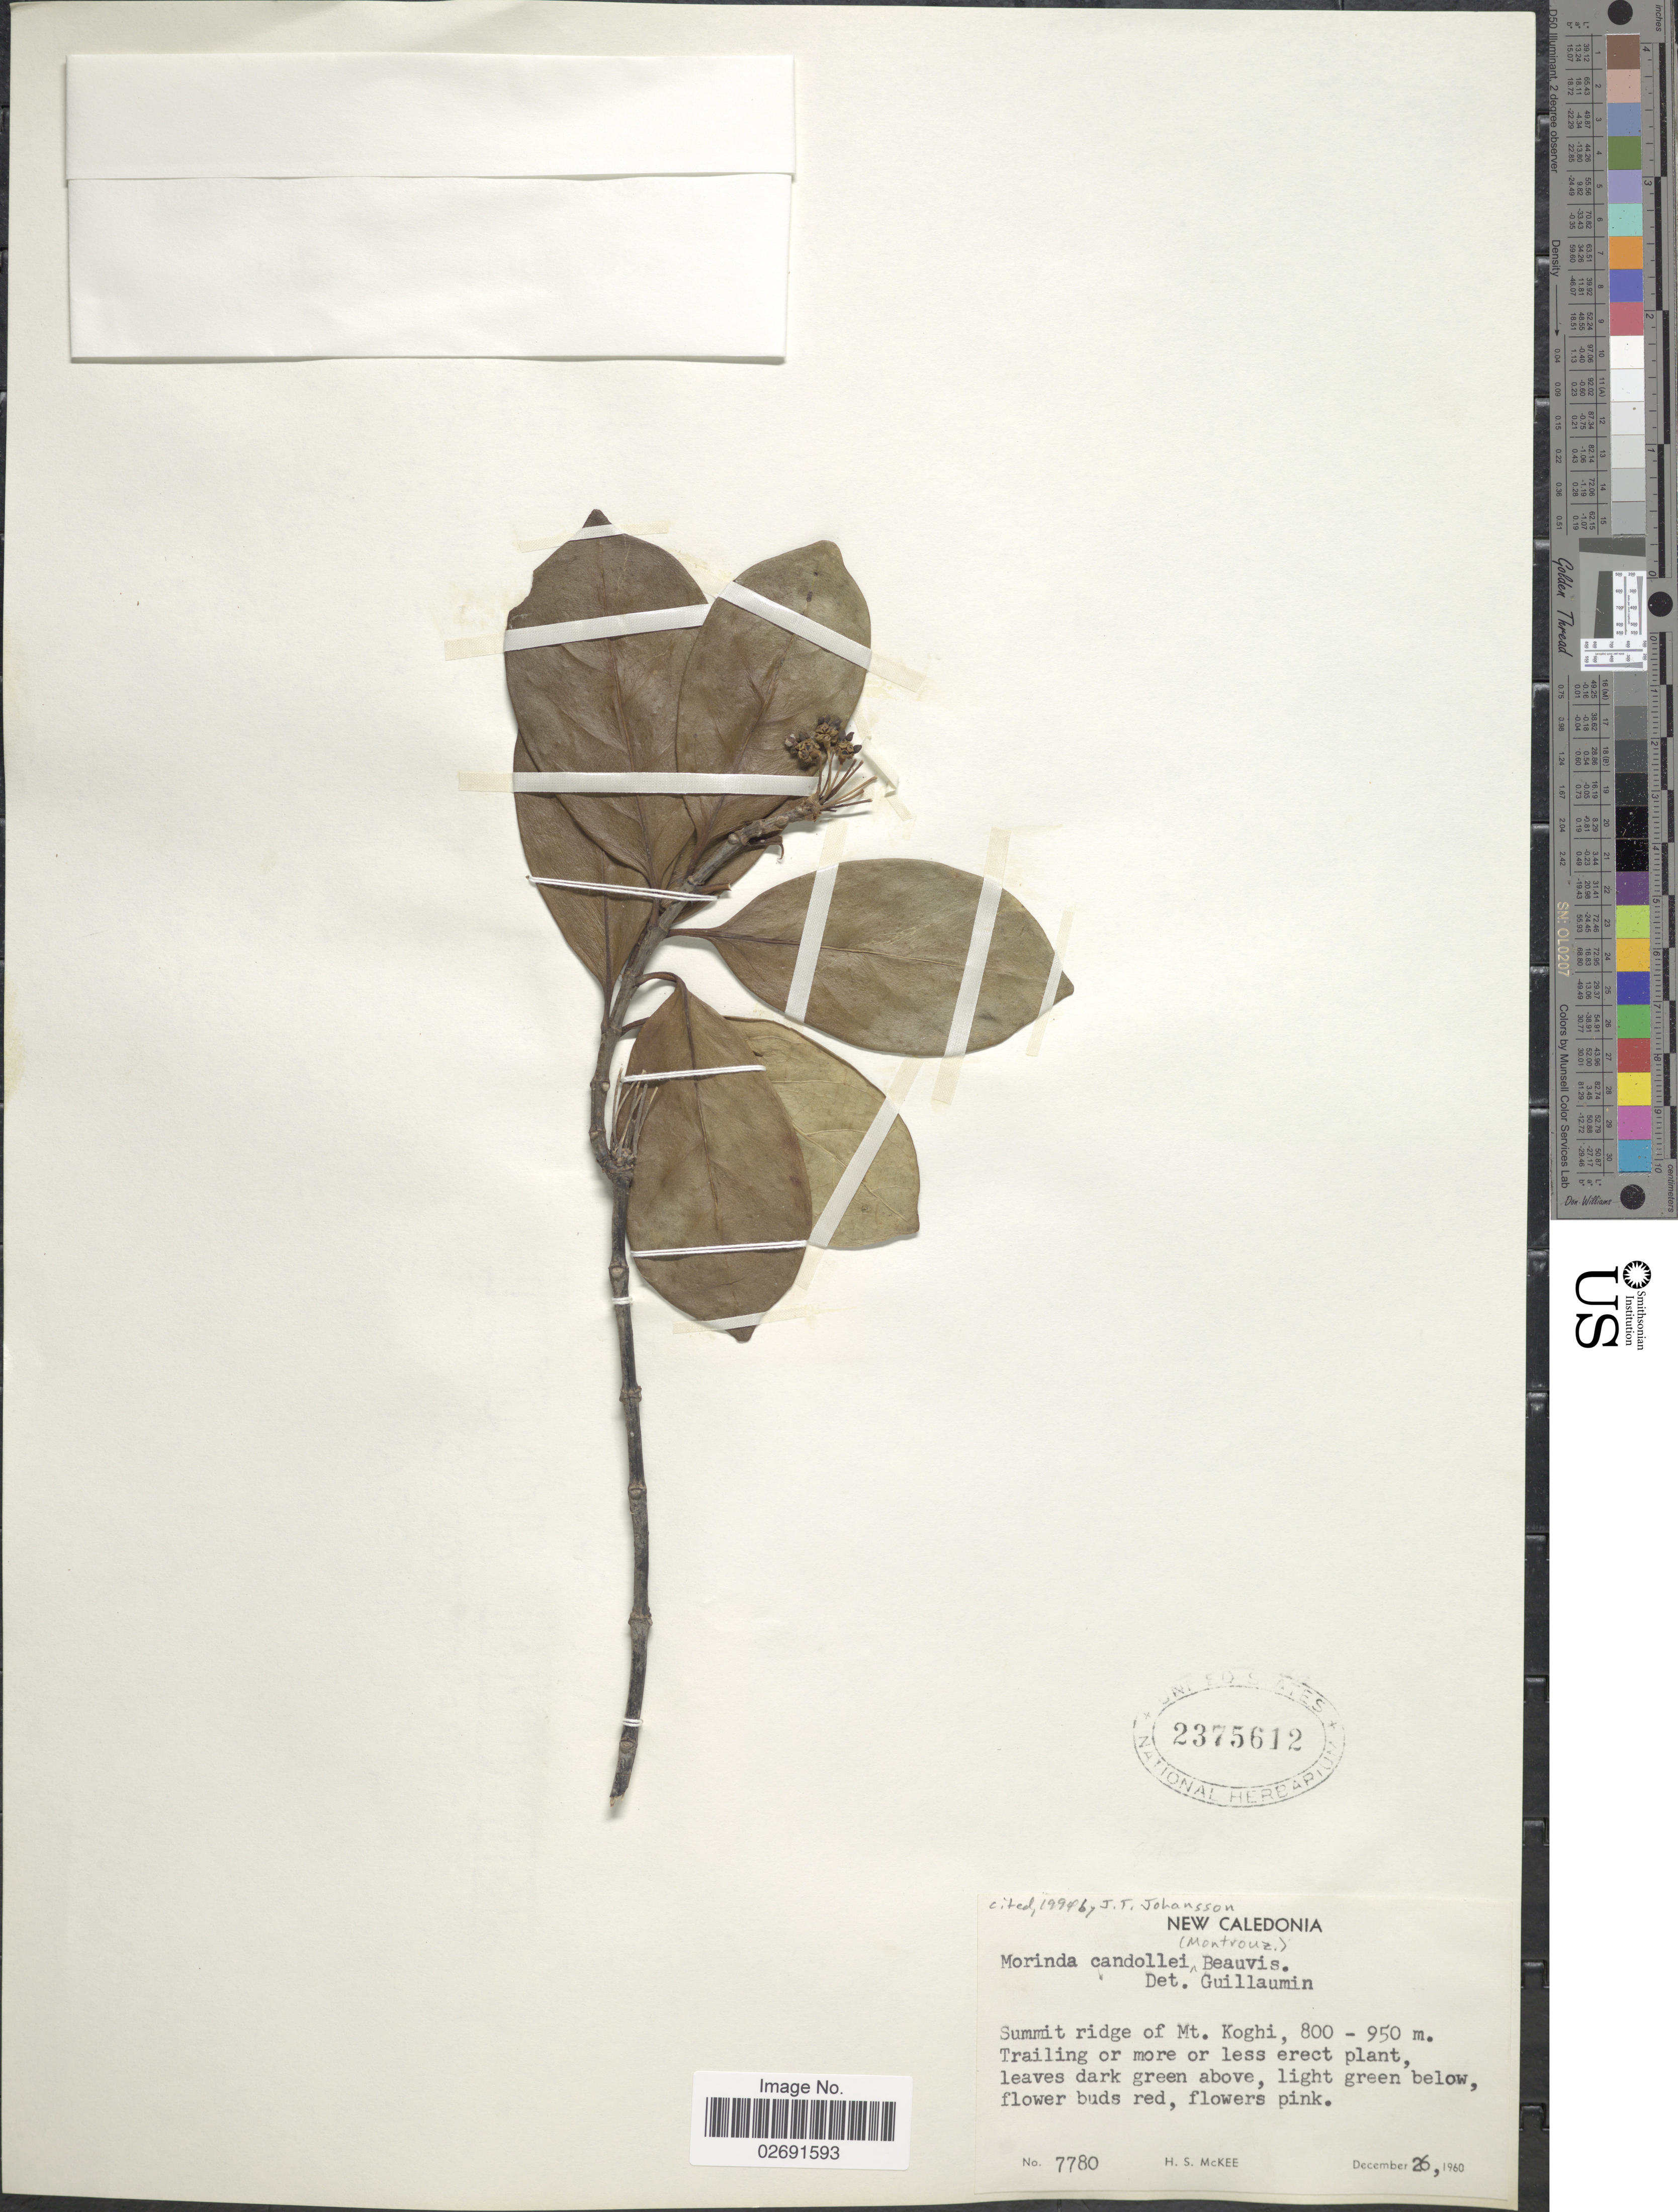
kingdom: Plantae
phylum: Tracheophyta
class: Magnoliopsida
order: Gentianales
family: Rubiaceae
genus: Gynochthodes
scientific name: Gynochthodes candollei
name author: (Montrouz.) Razafim. & B. Bremer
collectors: H. S. McKee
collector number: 7780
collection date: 1960-12-26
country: New Caledonia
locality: Summit ridge of Mt. Koghi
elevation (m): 800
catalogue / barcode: US 2375612